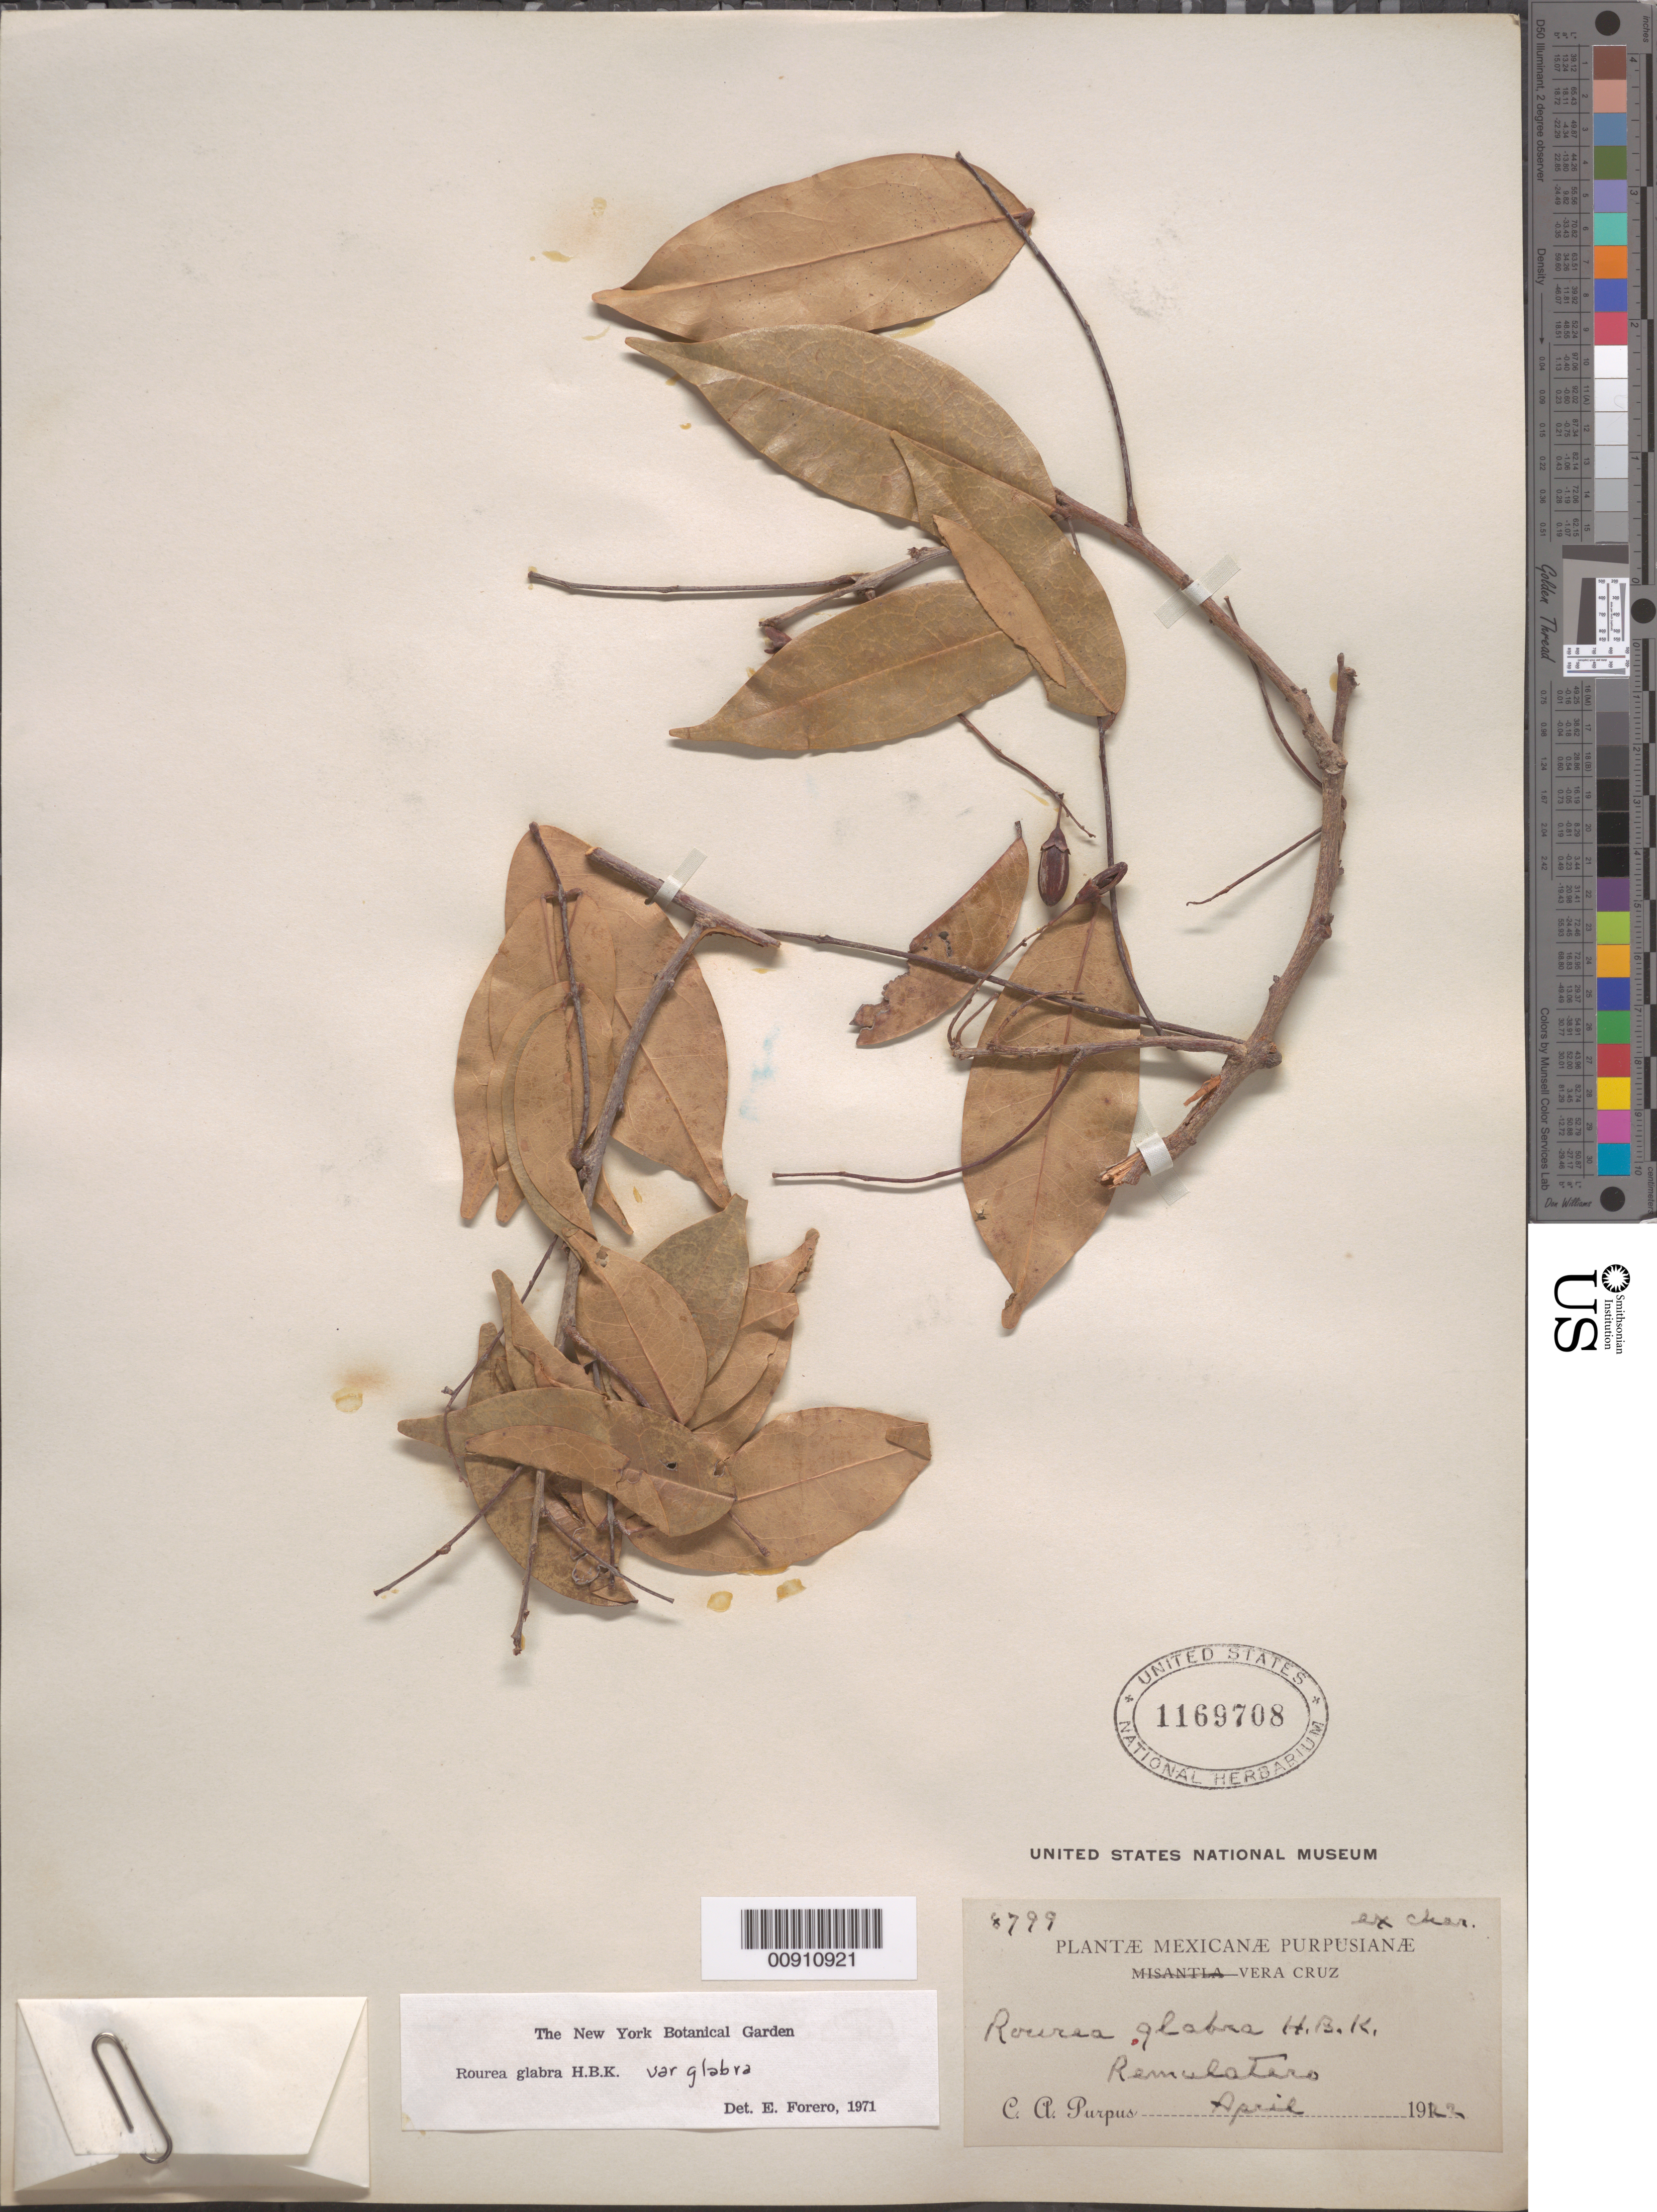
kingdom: Plantae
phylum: Tracheophyta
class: Magnoliopsida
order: Oxalidales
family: Connaraceae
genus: Rourea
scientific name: Rourea glabra var. glabra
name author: Kunth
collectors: C. A. Purpus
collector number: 8799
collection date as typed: Apr 1922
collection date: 1922-04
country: Mexico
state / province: Veracruz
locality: Remulatero, Veracruz.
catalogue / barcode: US 1169708